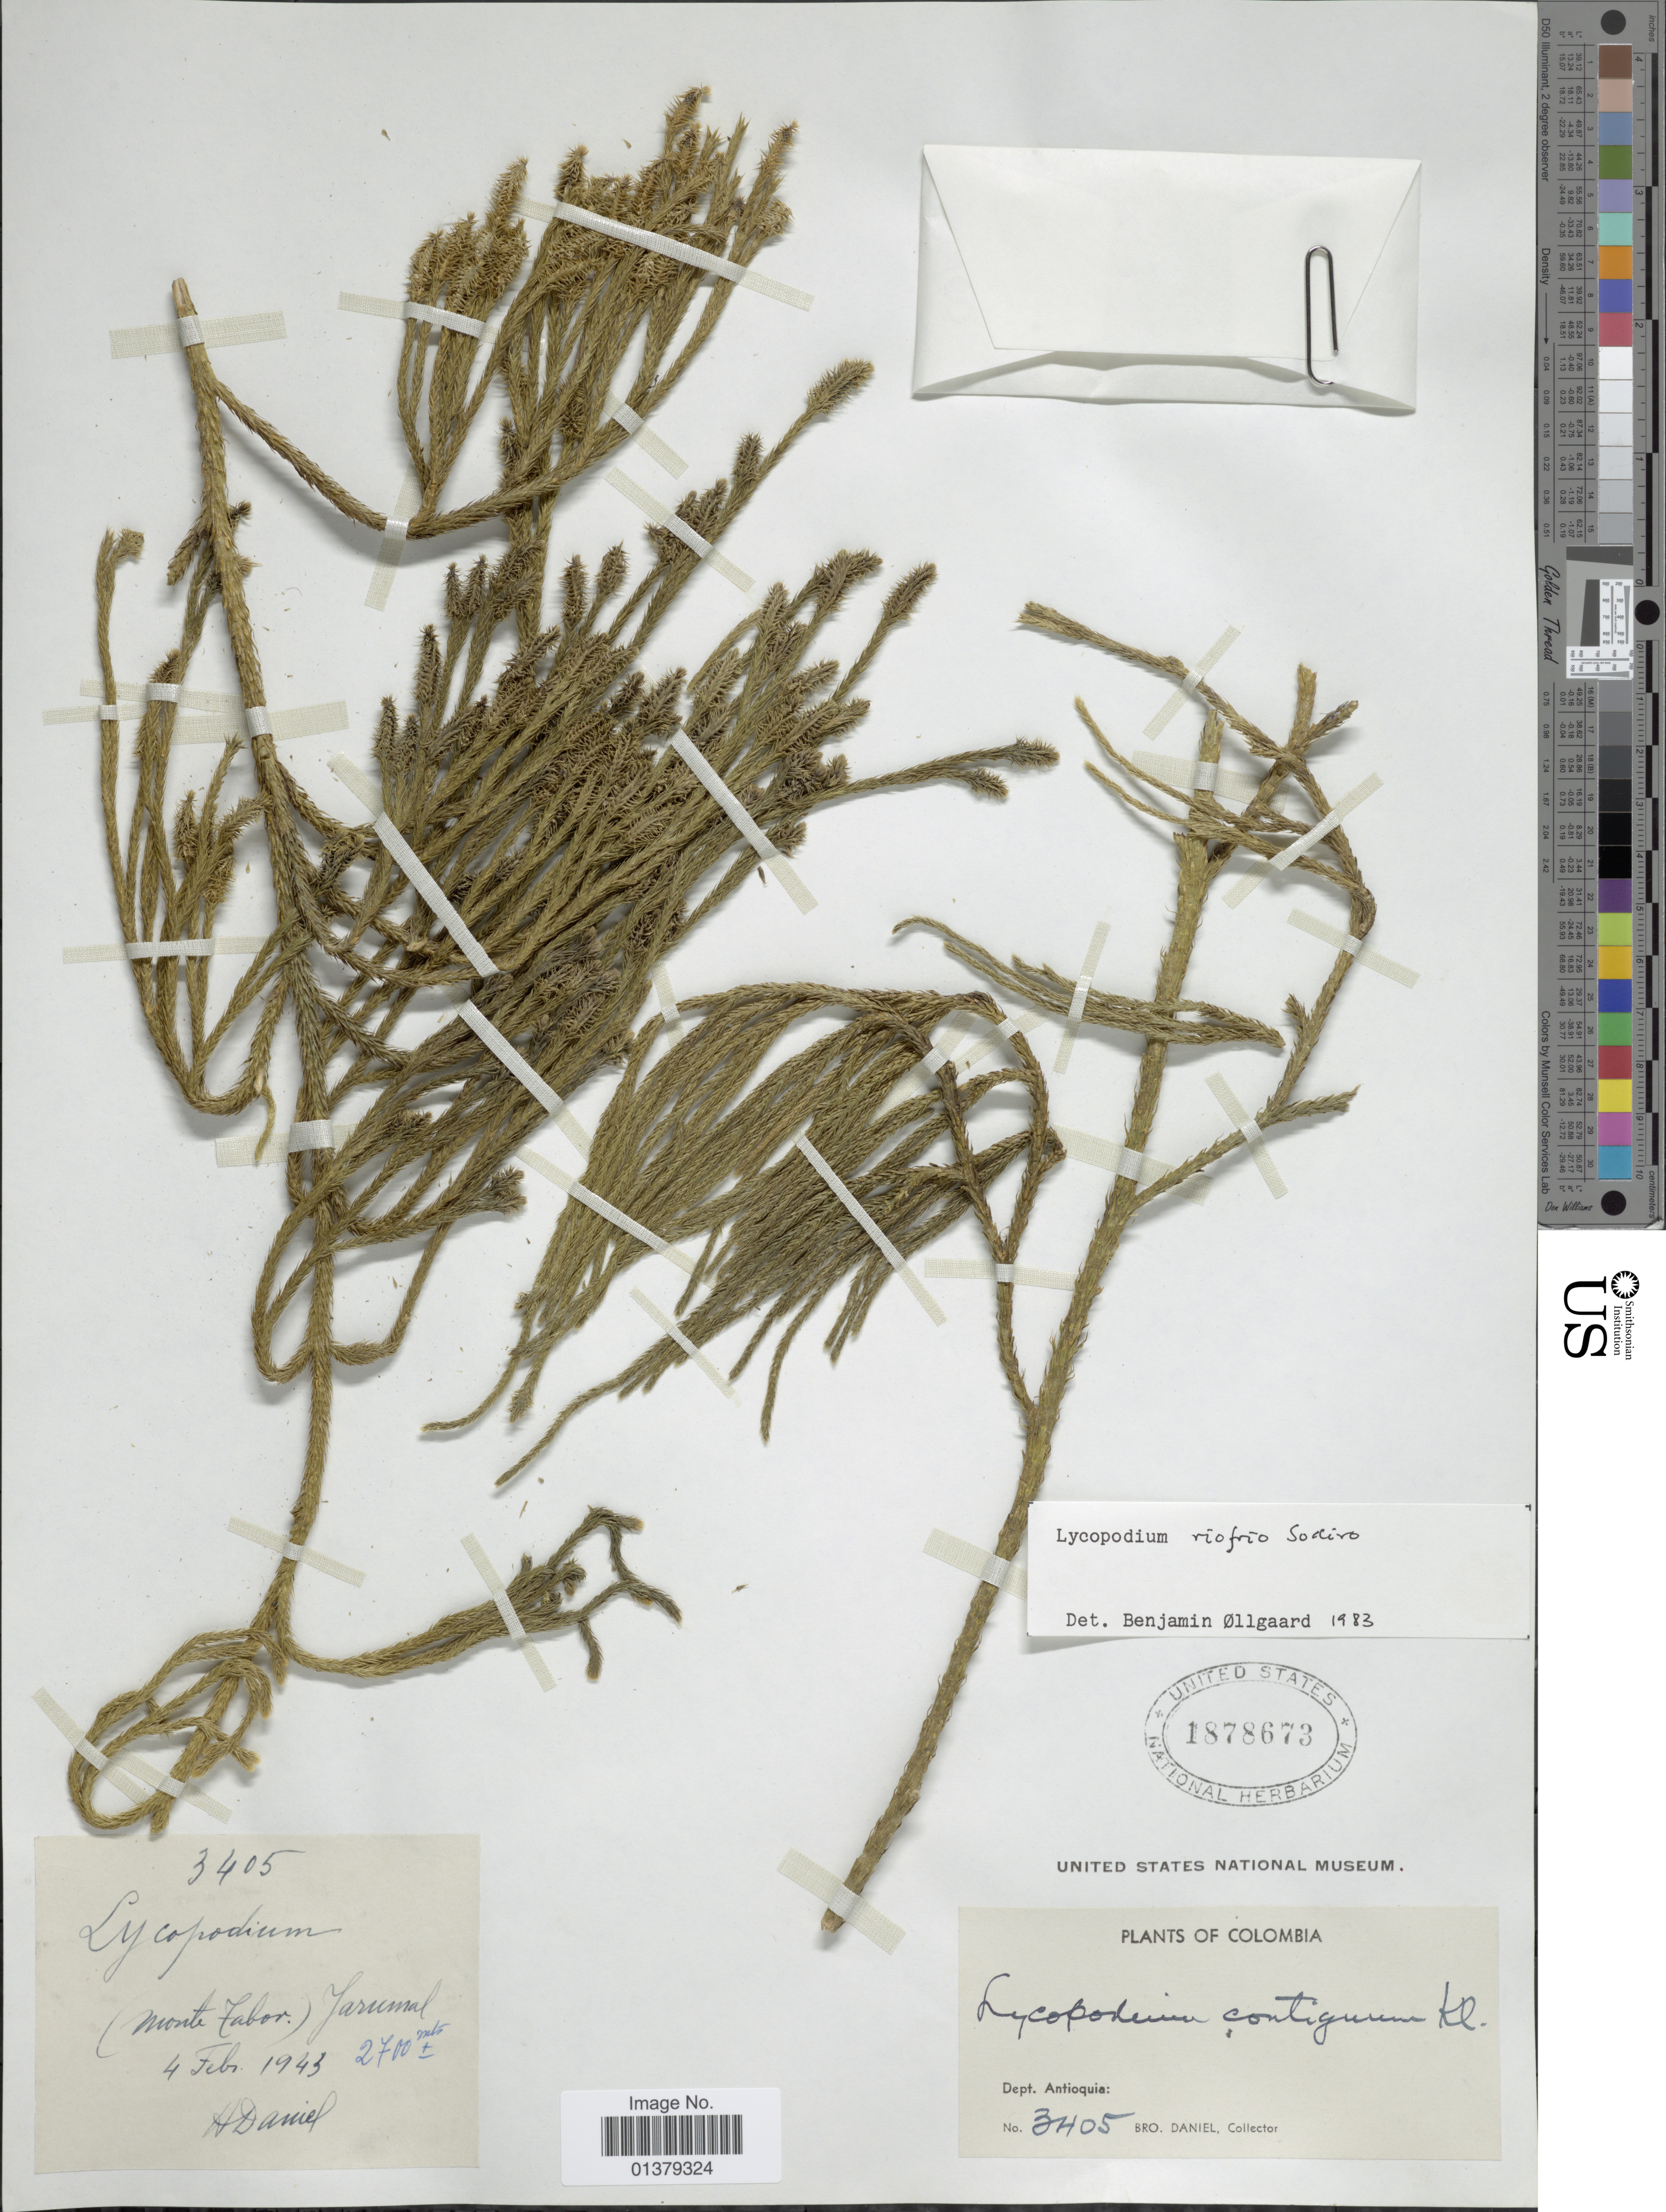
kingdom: Plantae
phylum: Tracheophyta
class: Lycopodiopsida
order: Lycopodiales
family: Lycopodiaceae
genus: Palhinhaea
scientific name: Palhinhaea riofrioi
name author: (Sodiro) Holub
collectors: Bro. Daniel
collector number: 3405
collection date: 1943-02-04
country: Colombia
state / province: Antioquia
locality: (Monte Fabor) Jarumel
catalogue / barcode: US 1878673